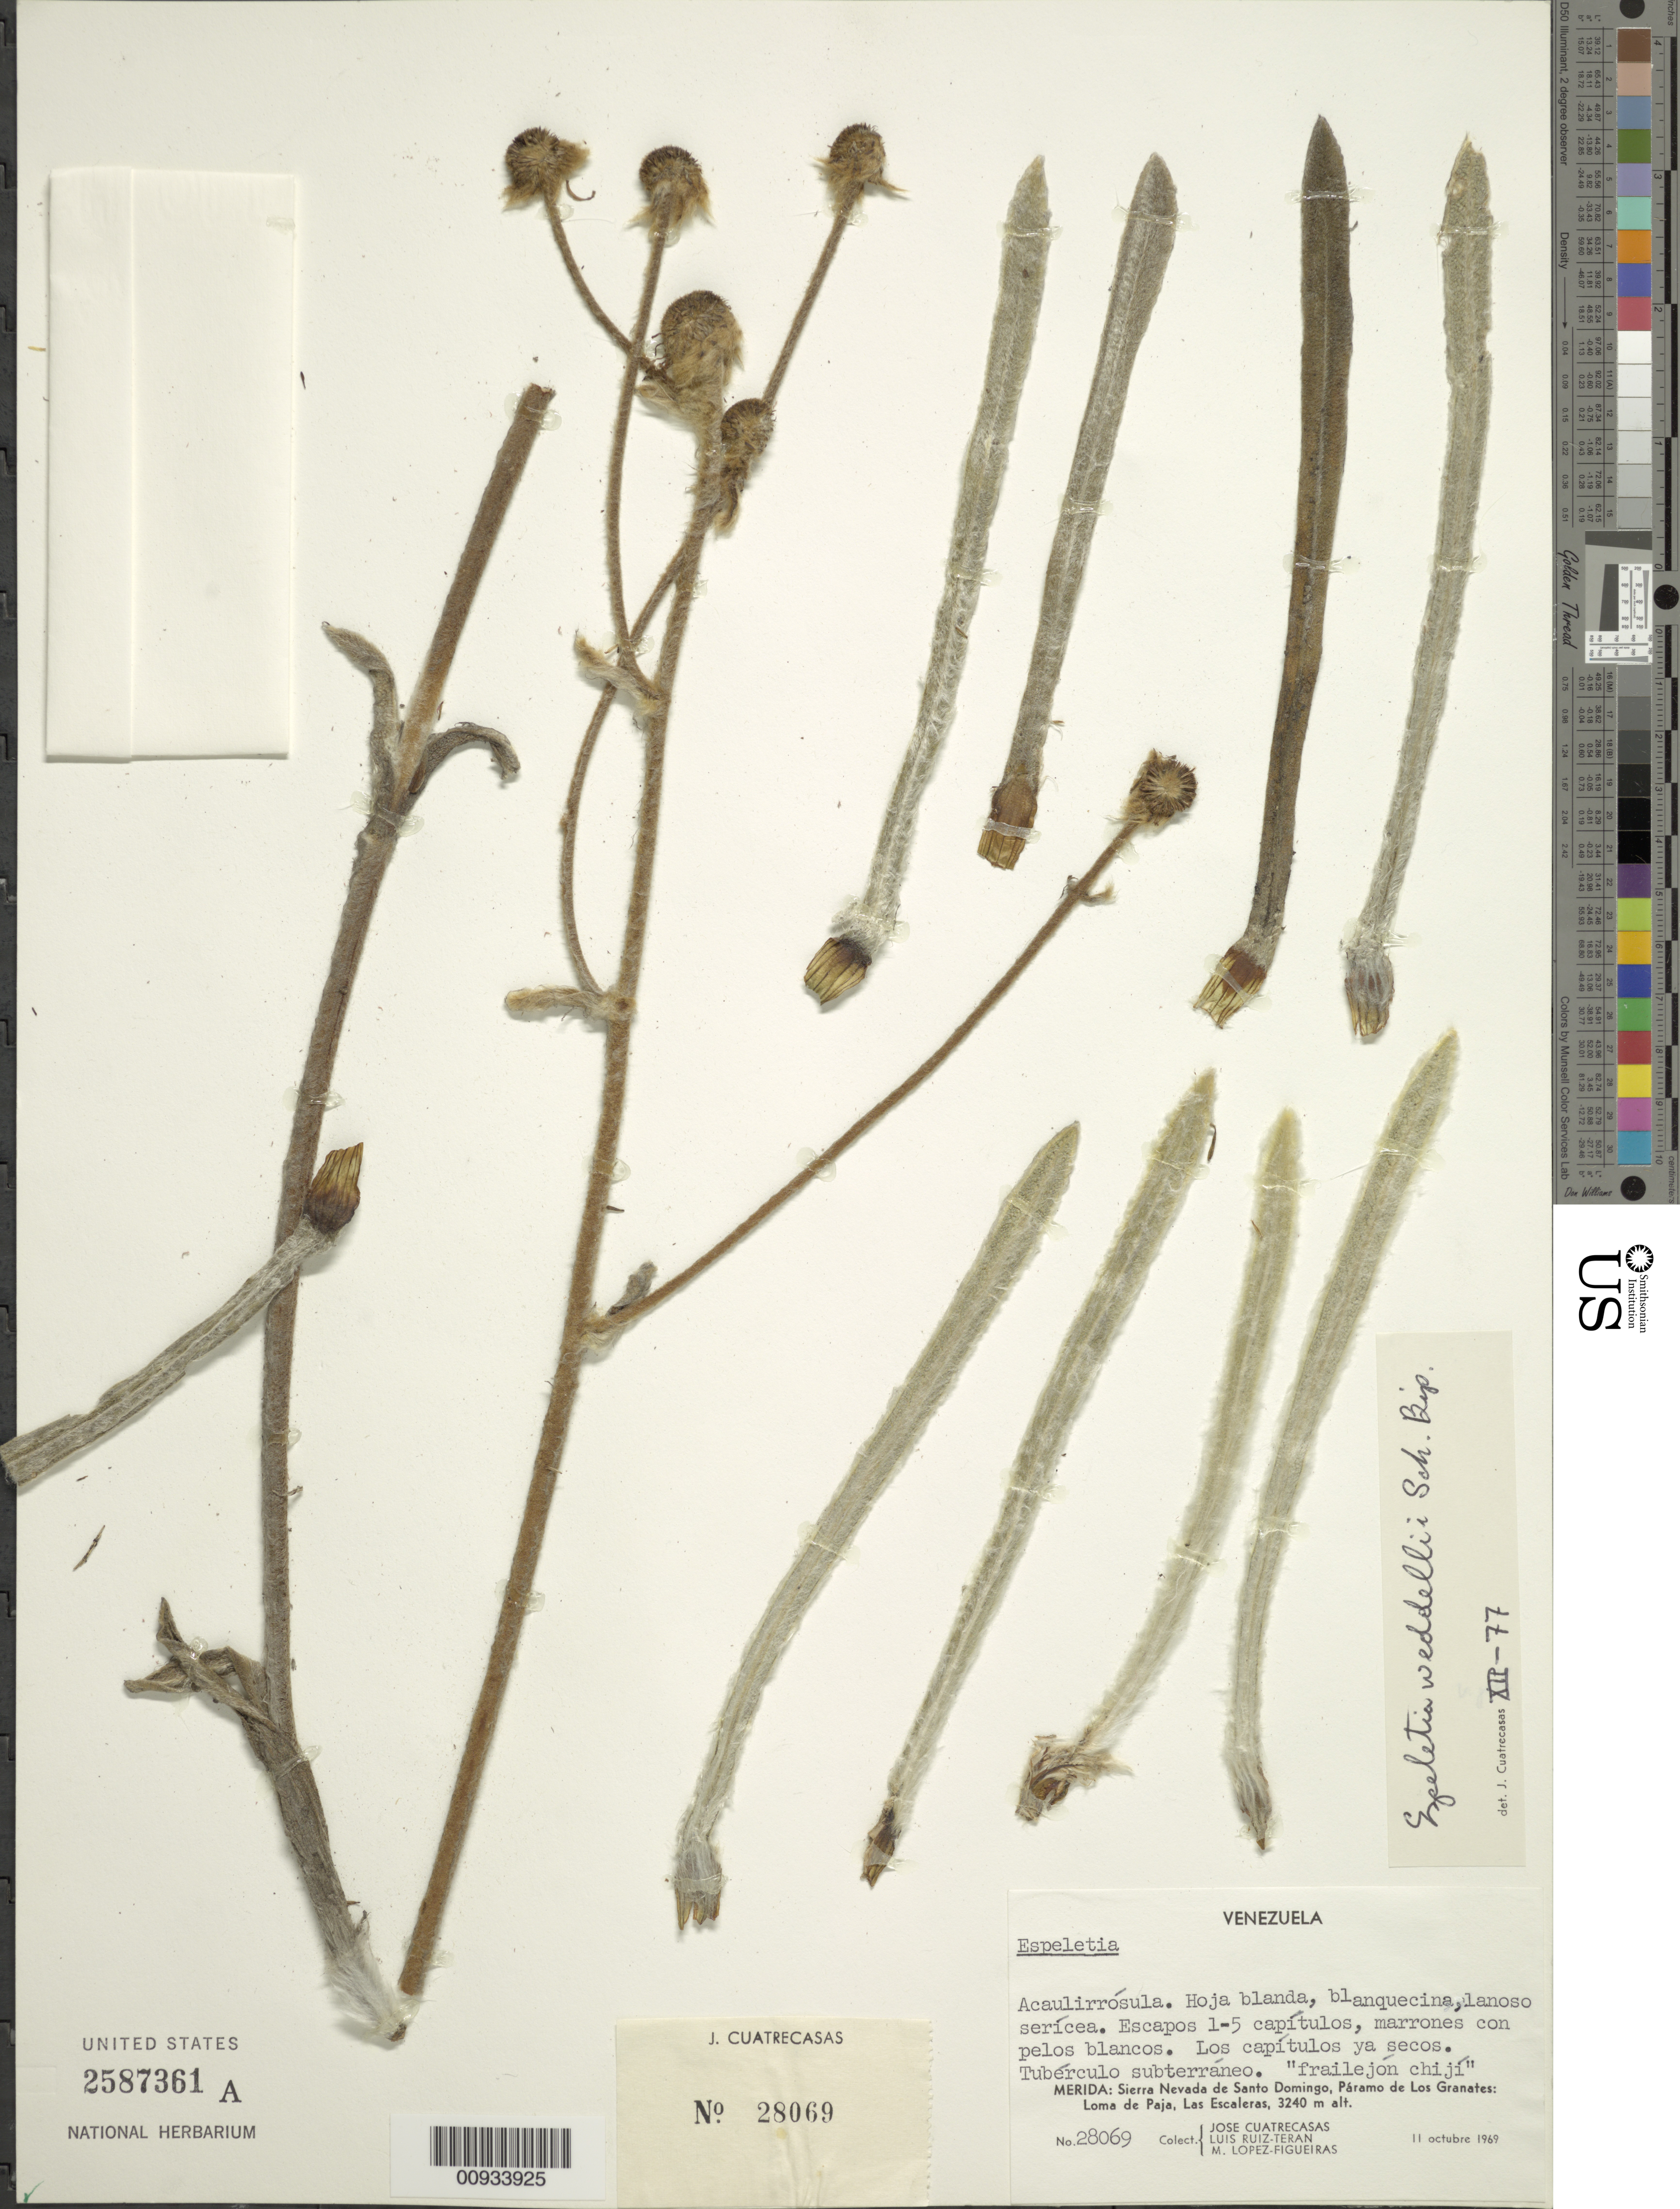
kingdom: Plantae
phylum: Tracheophyta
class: Magnoliopsida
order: Asterales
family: Asteraceae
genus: Espeletia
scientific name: Espeletia weddellii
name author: Sch. Bip. ex Wedd.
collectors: J. Cuatrecasas, L. Teran & M. López Figueiras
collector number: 28069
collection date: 1969-10-11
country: Venezuela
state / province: Mérida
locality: Sierra Nevada de Santo Domingo, Paramo de Los Granates: Loma de Paja, Las Escaleras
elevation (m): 3240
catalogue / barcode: US 2587361A